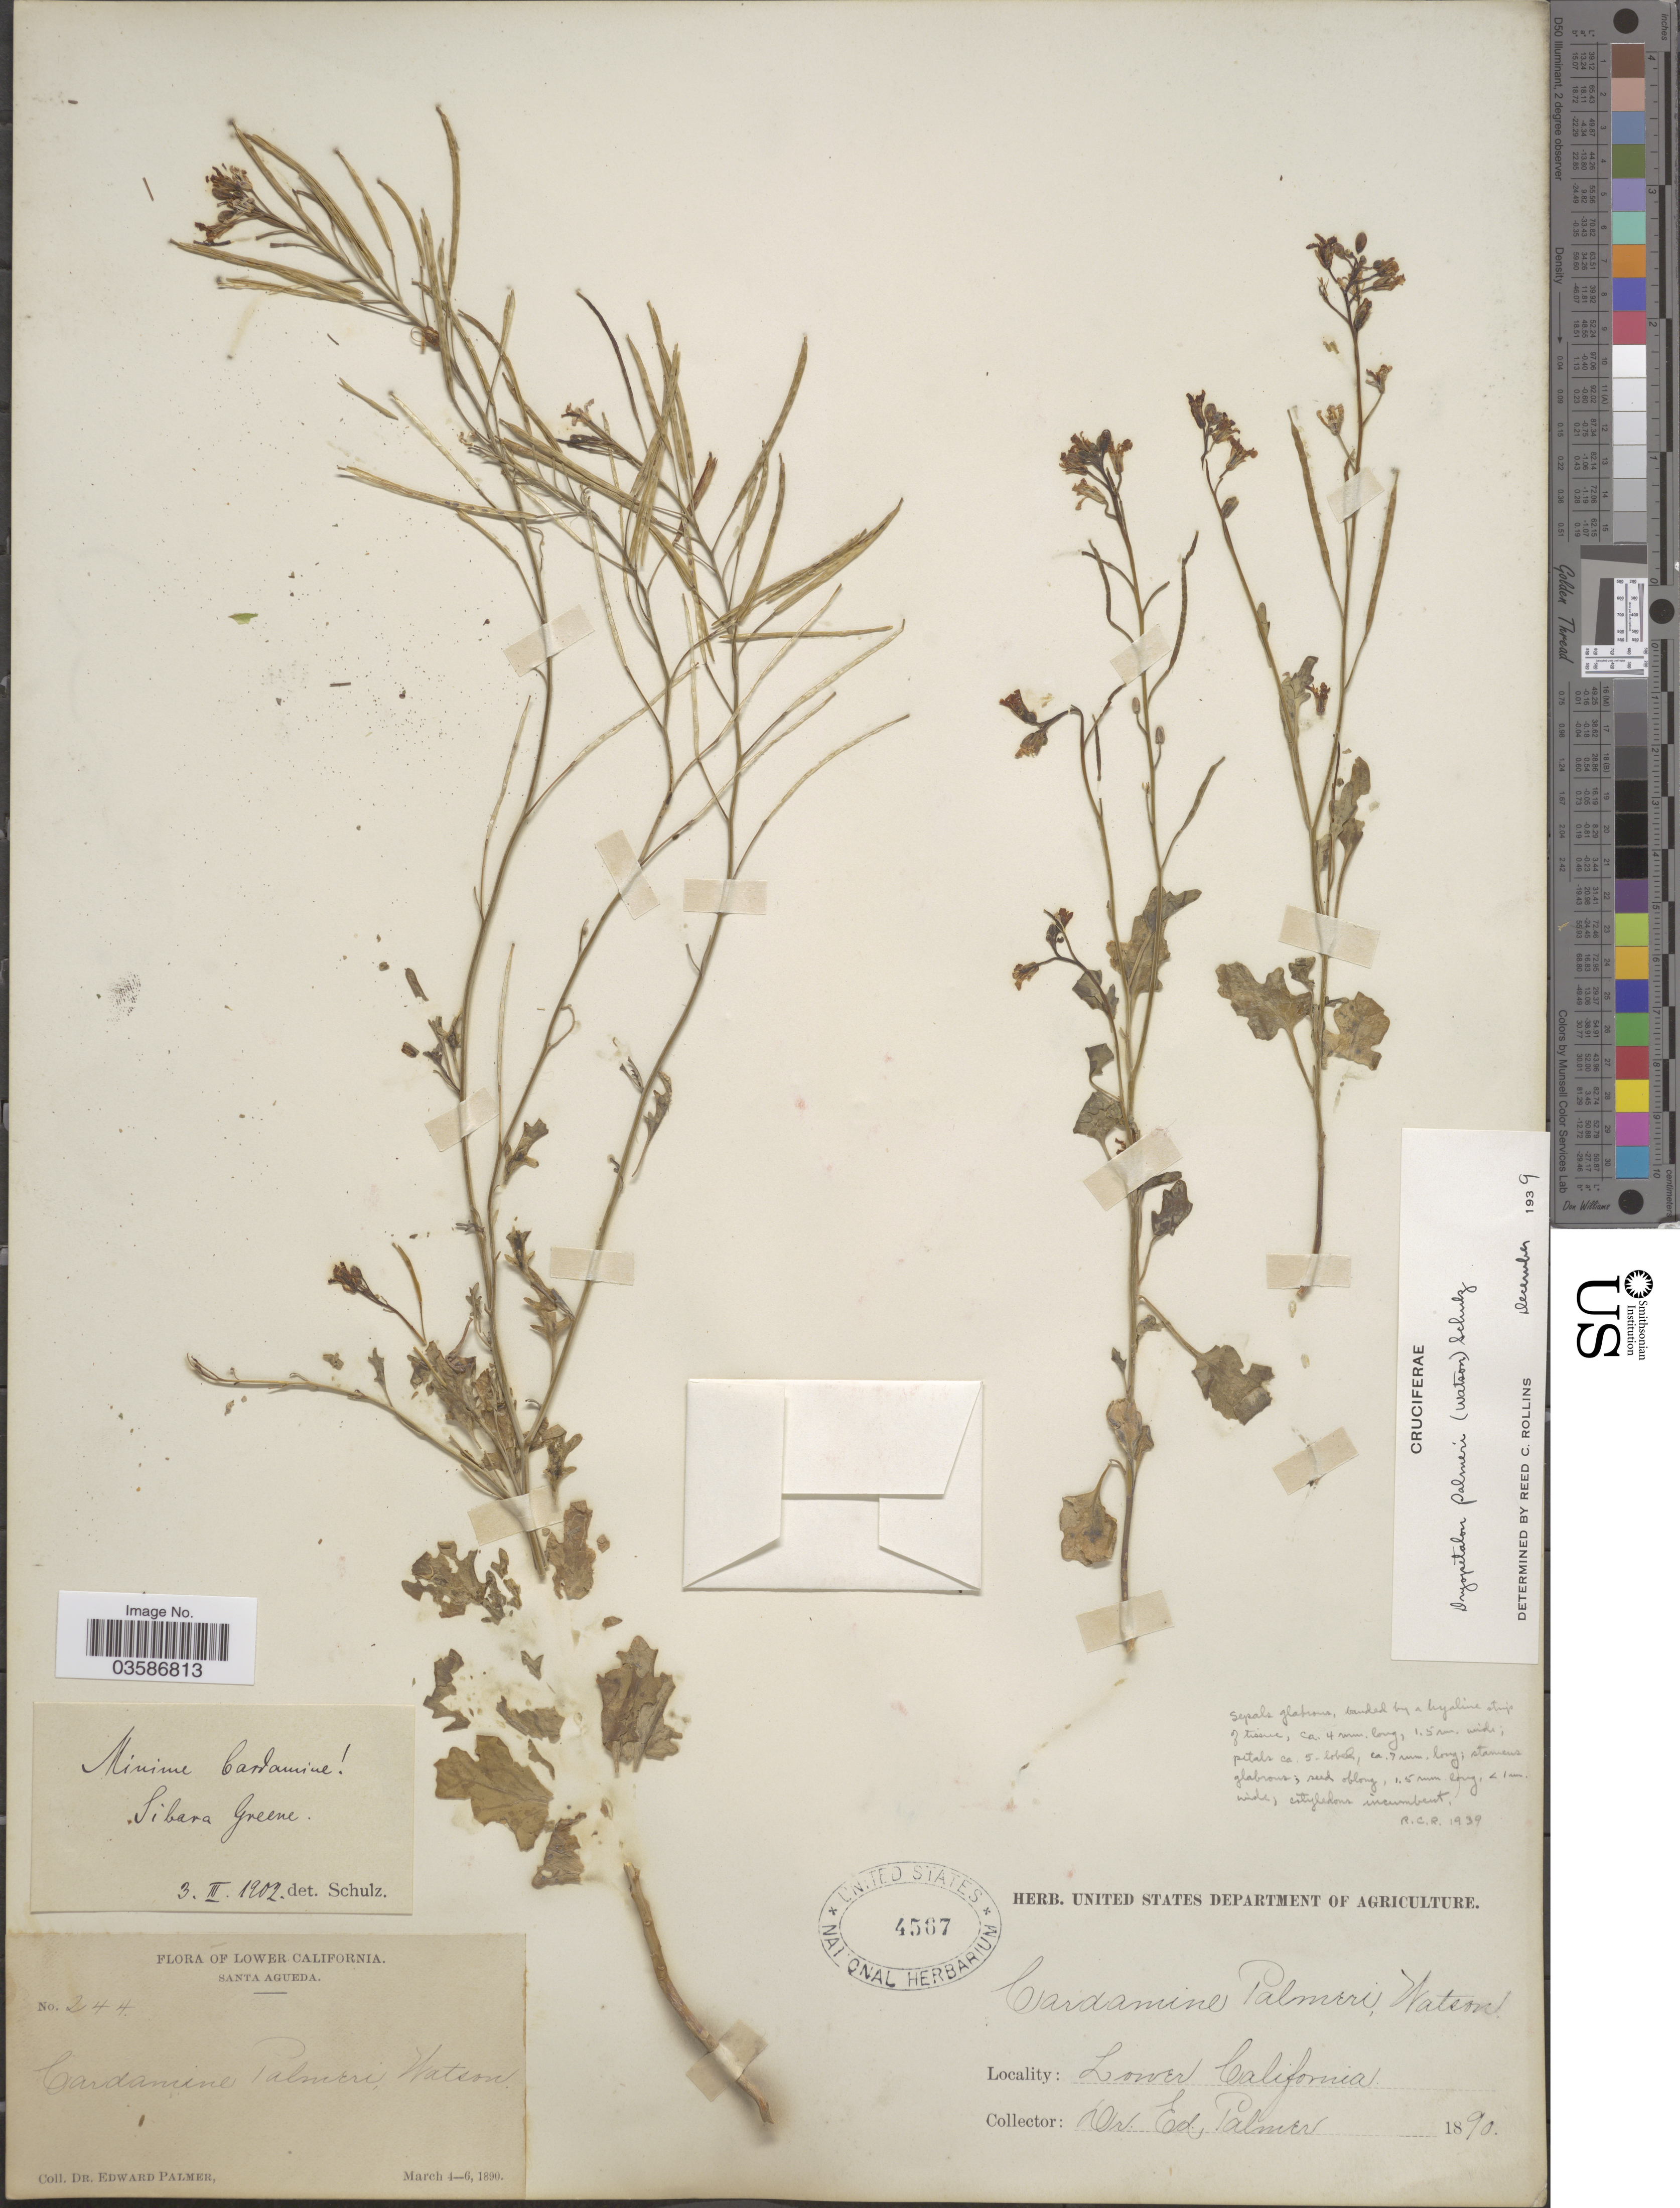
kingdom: Plantae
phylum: Tracheophyta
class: Magnoliopsida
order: Brassicales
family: Brassicaceae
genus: Dryopetalon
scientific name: Dryopetalon palmeri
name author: (S. Watson) O.E. Schulz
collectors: E. Palmer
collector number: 244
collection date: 1890-03-04/1890-03-06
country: Mexico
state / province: Baja California Sur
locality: Lower California. Santa Agueda.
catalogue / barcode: US 4567